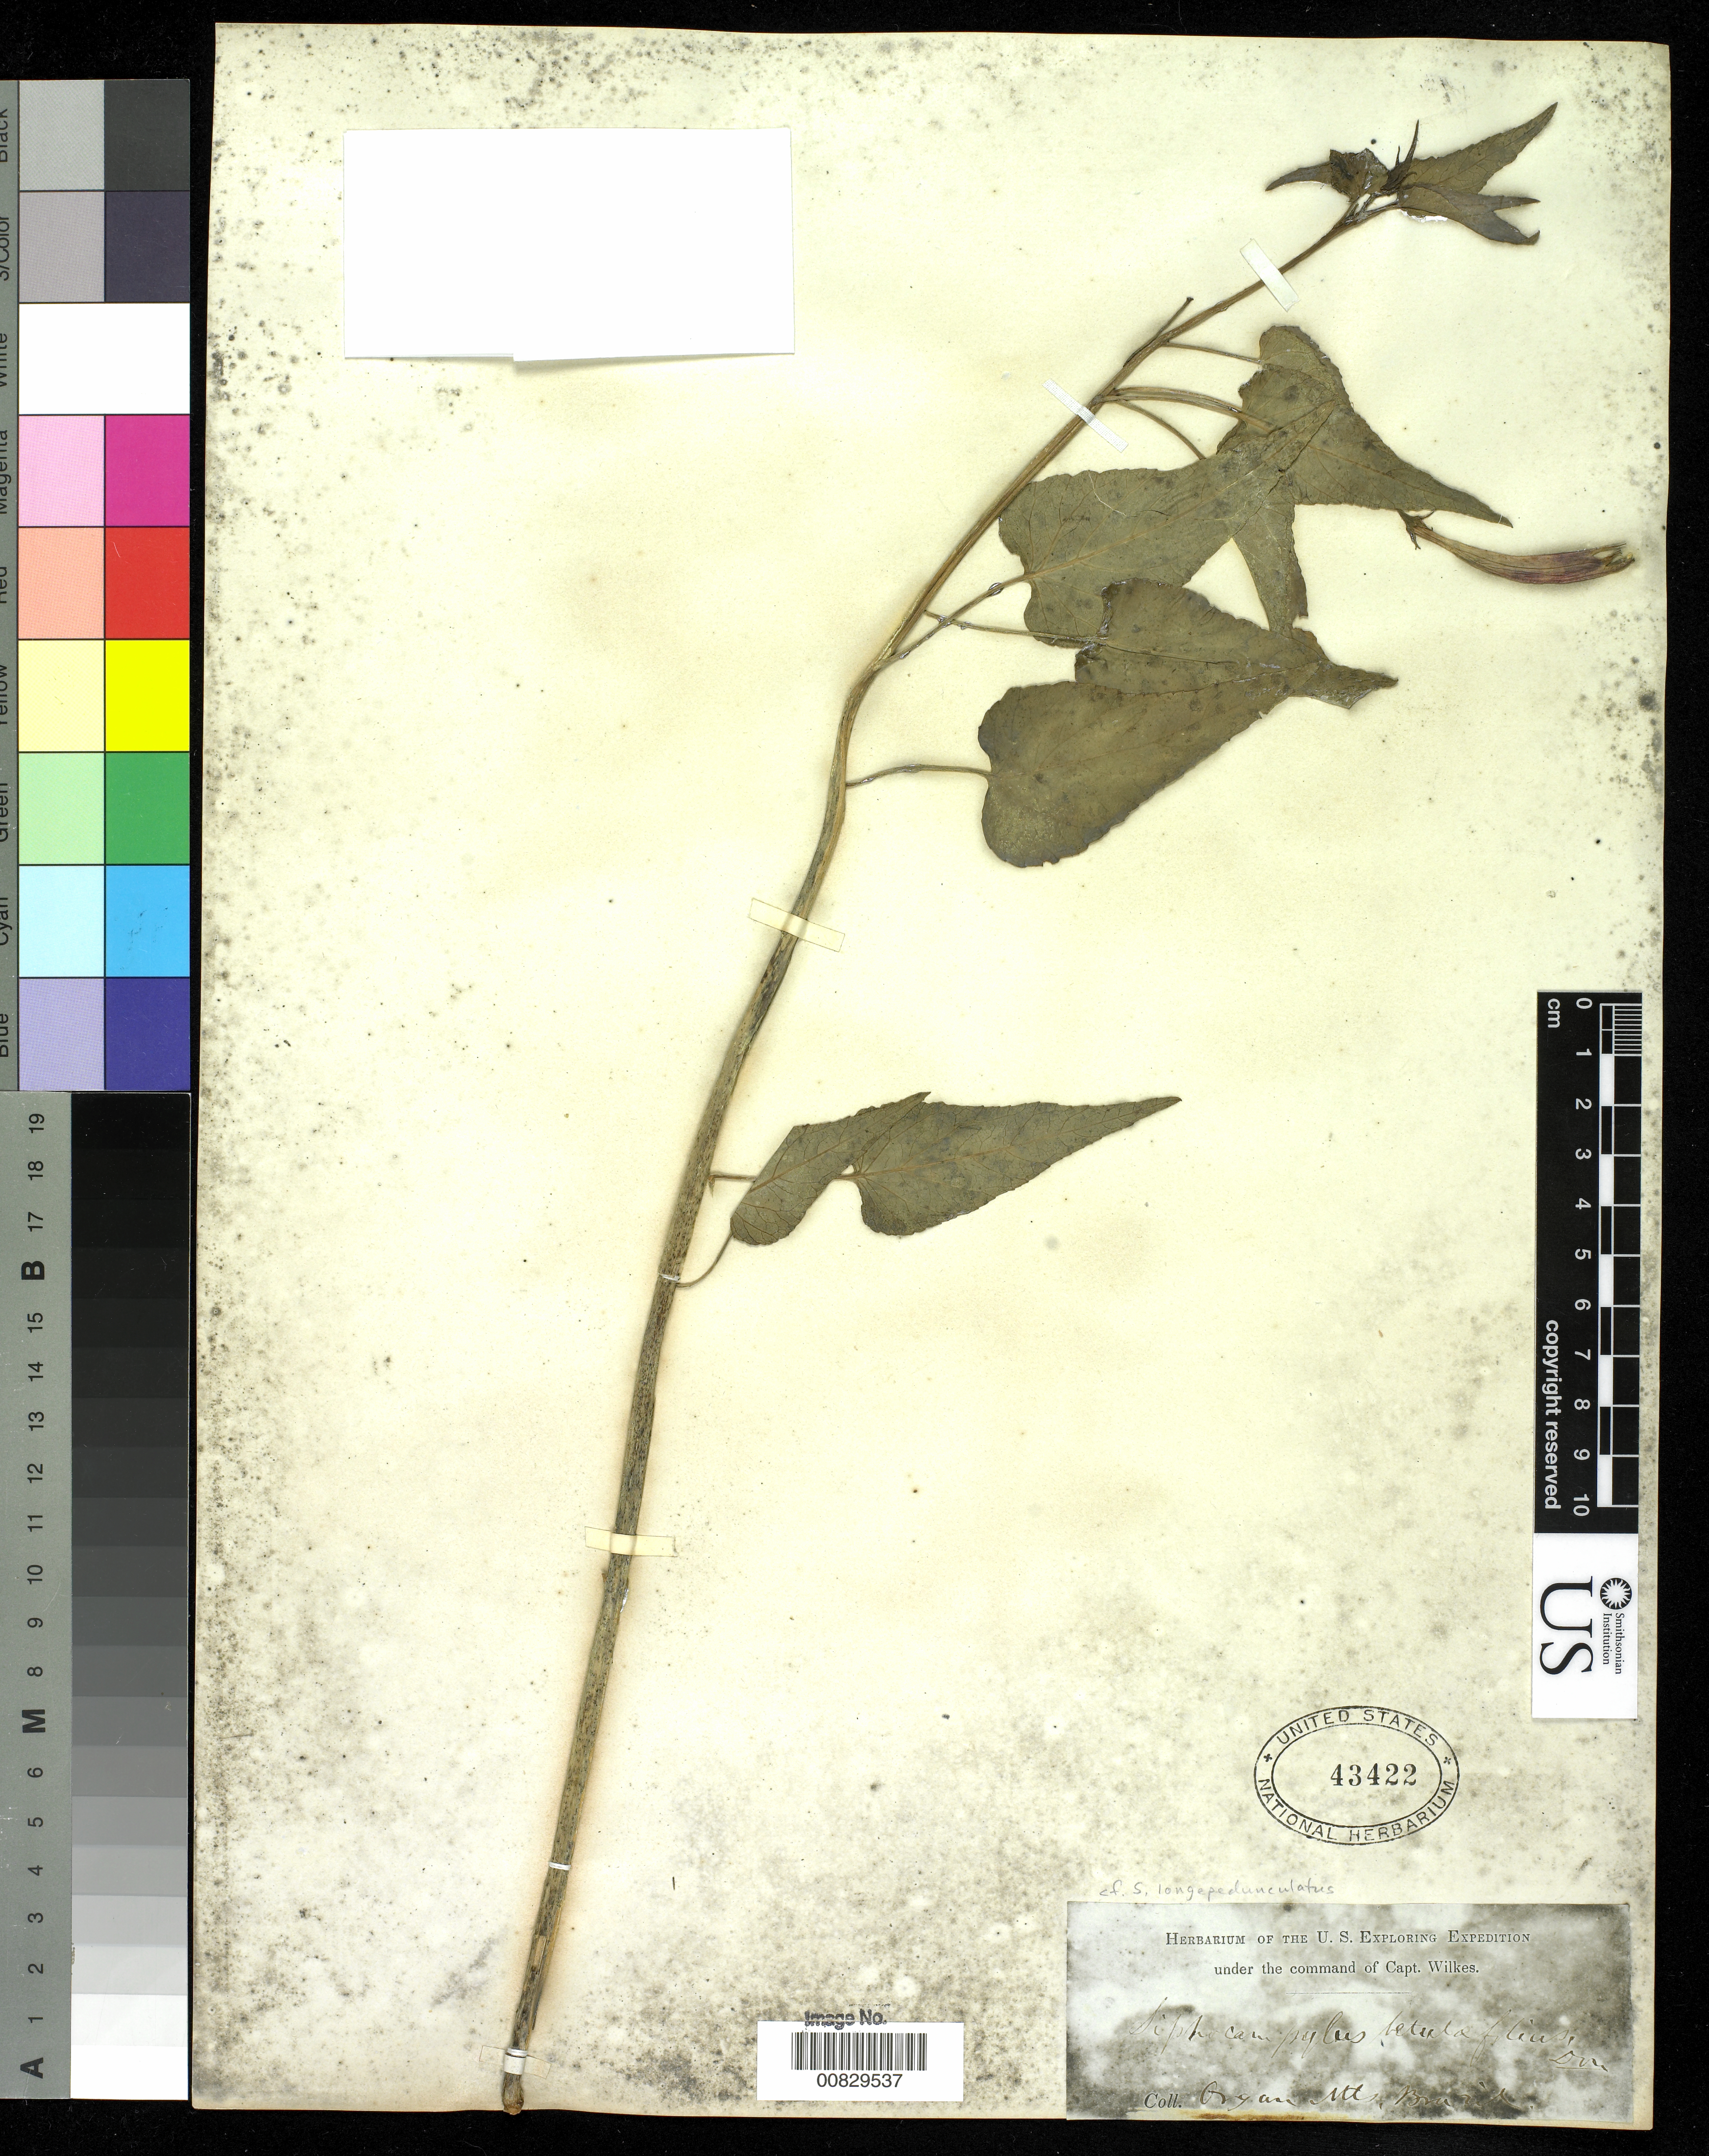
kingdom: Plantae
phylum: Tracheophyta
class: Magnoliopsida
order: Asterales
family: Campanulaceae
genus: Siphocampylus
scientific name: Siphocampylus longepedunculatus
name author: Pol.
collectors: Wilkes Explor. Exped.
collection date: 1838/1842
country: Brazil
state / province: Rio de Janeiro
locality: Organ Mountains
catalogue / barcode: US 43422